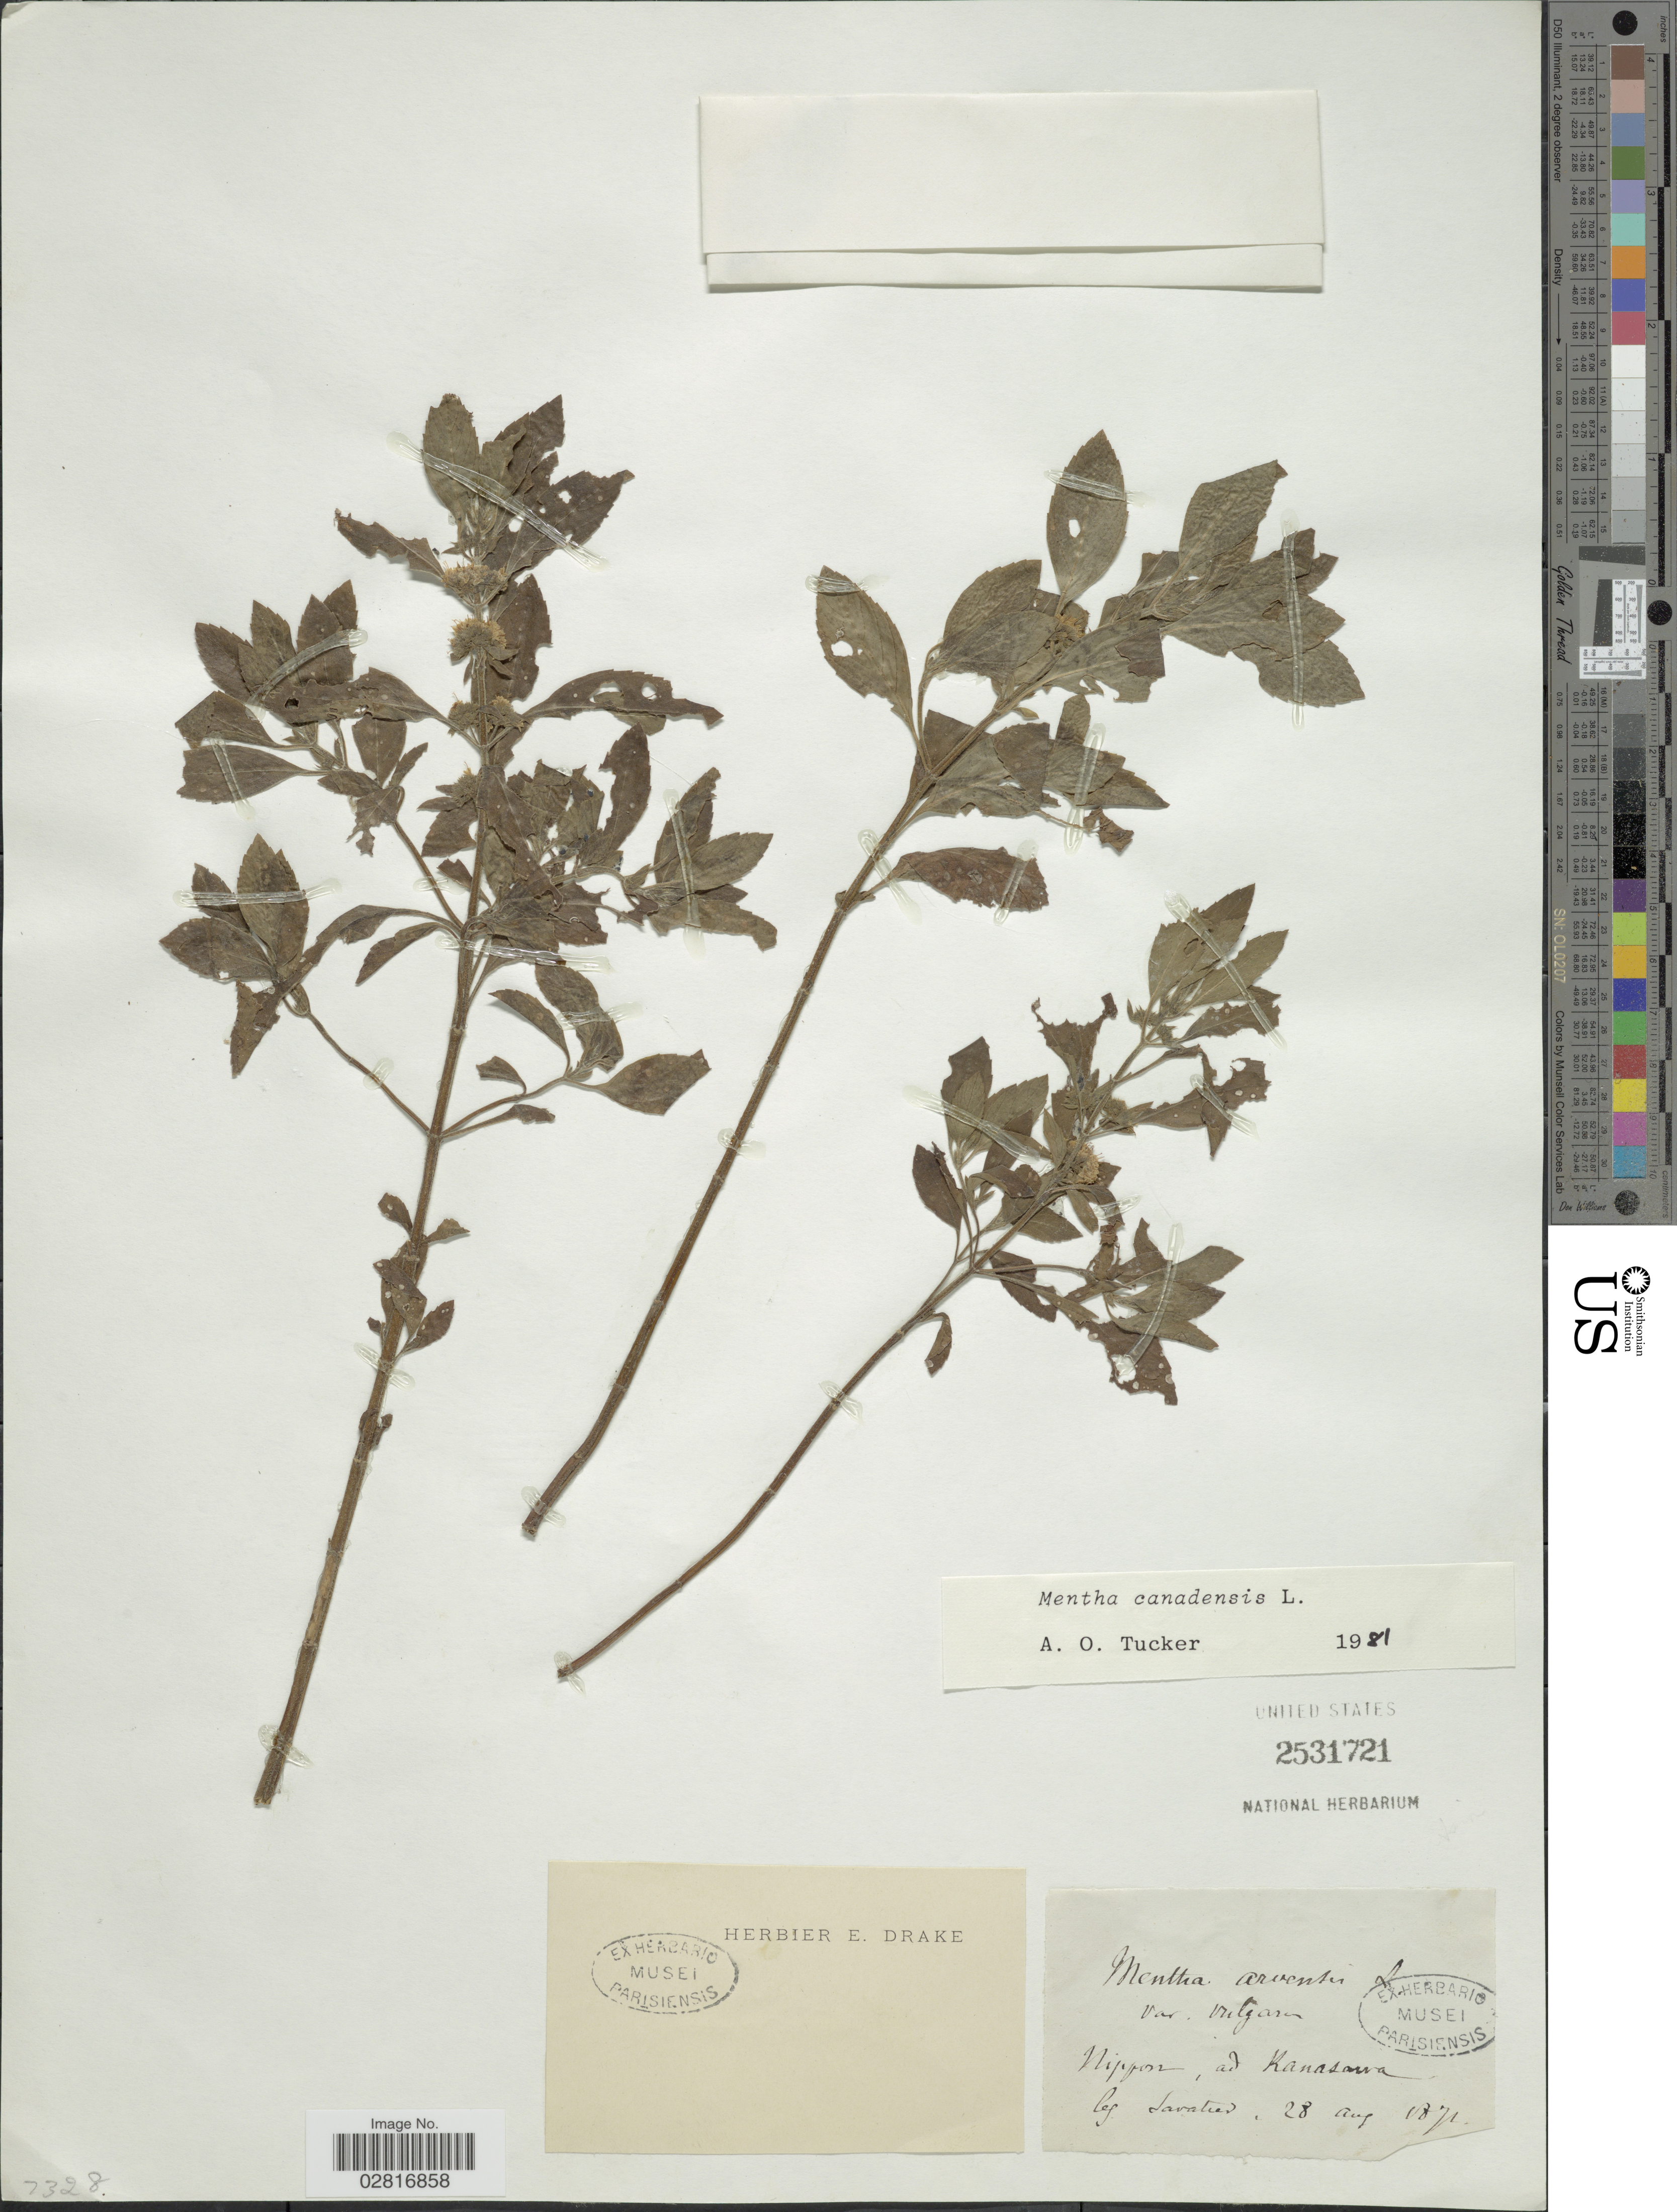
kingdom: Plantae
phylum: Tracheophyta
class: Magnoliopsida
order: Lamiales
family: Lamiaceae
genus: Mentha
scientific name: Mentha canadensis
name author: L.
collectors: Savatier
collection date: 1871-08-28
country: Japan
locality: Nippon, ad Kanasawa.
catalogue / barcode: US 2531721